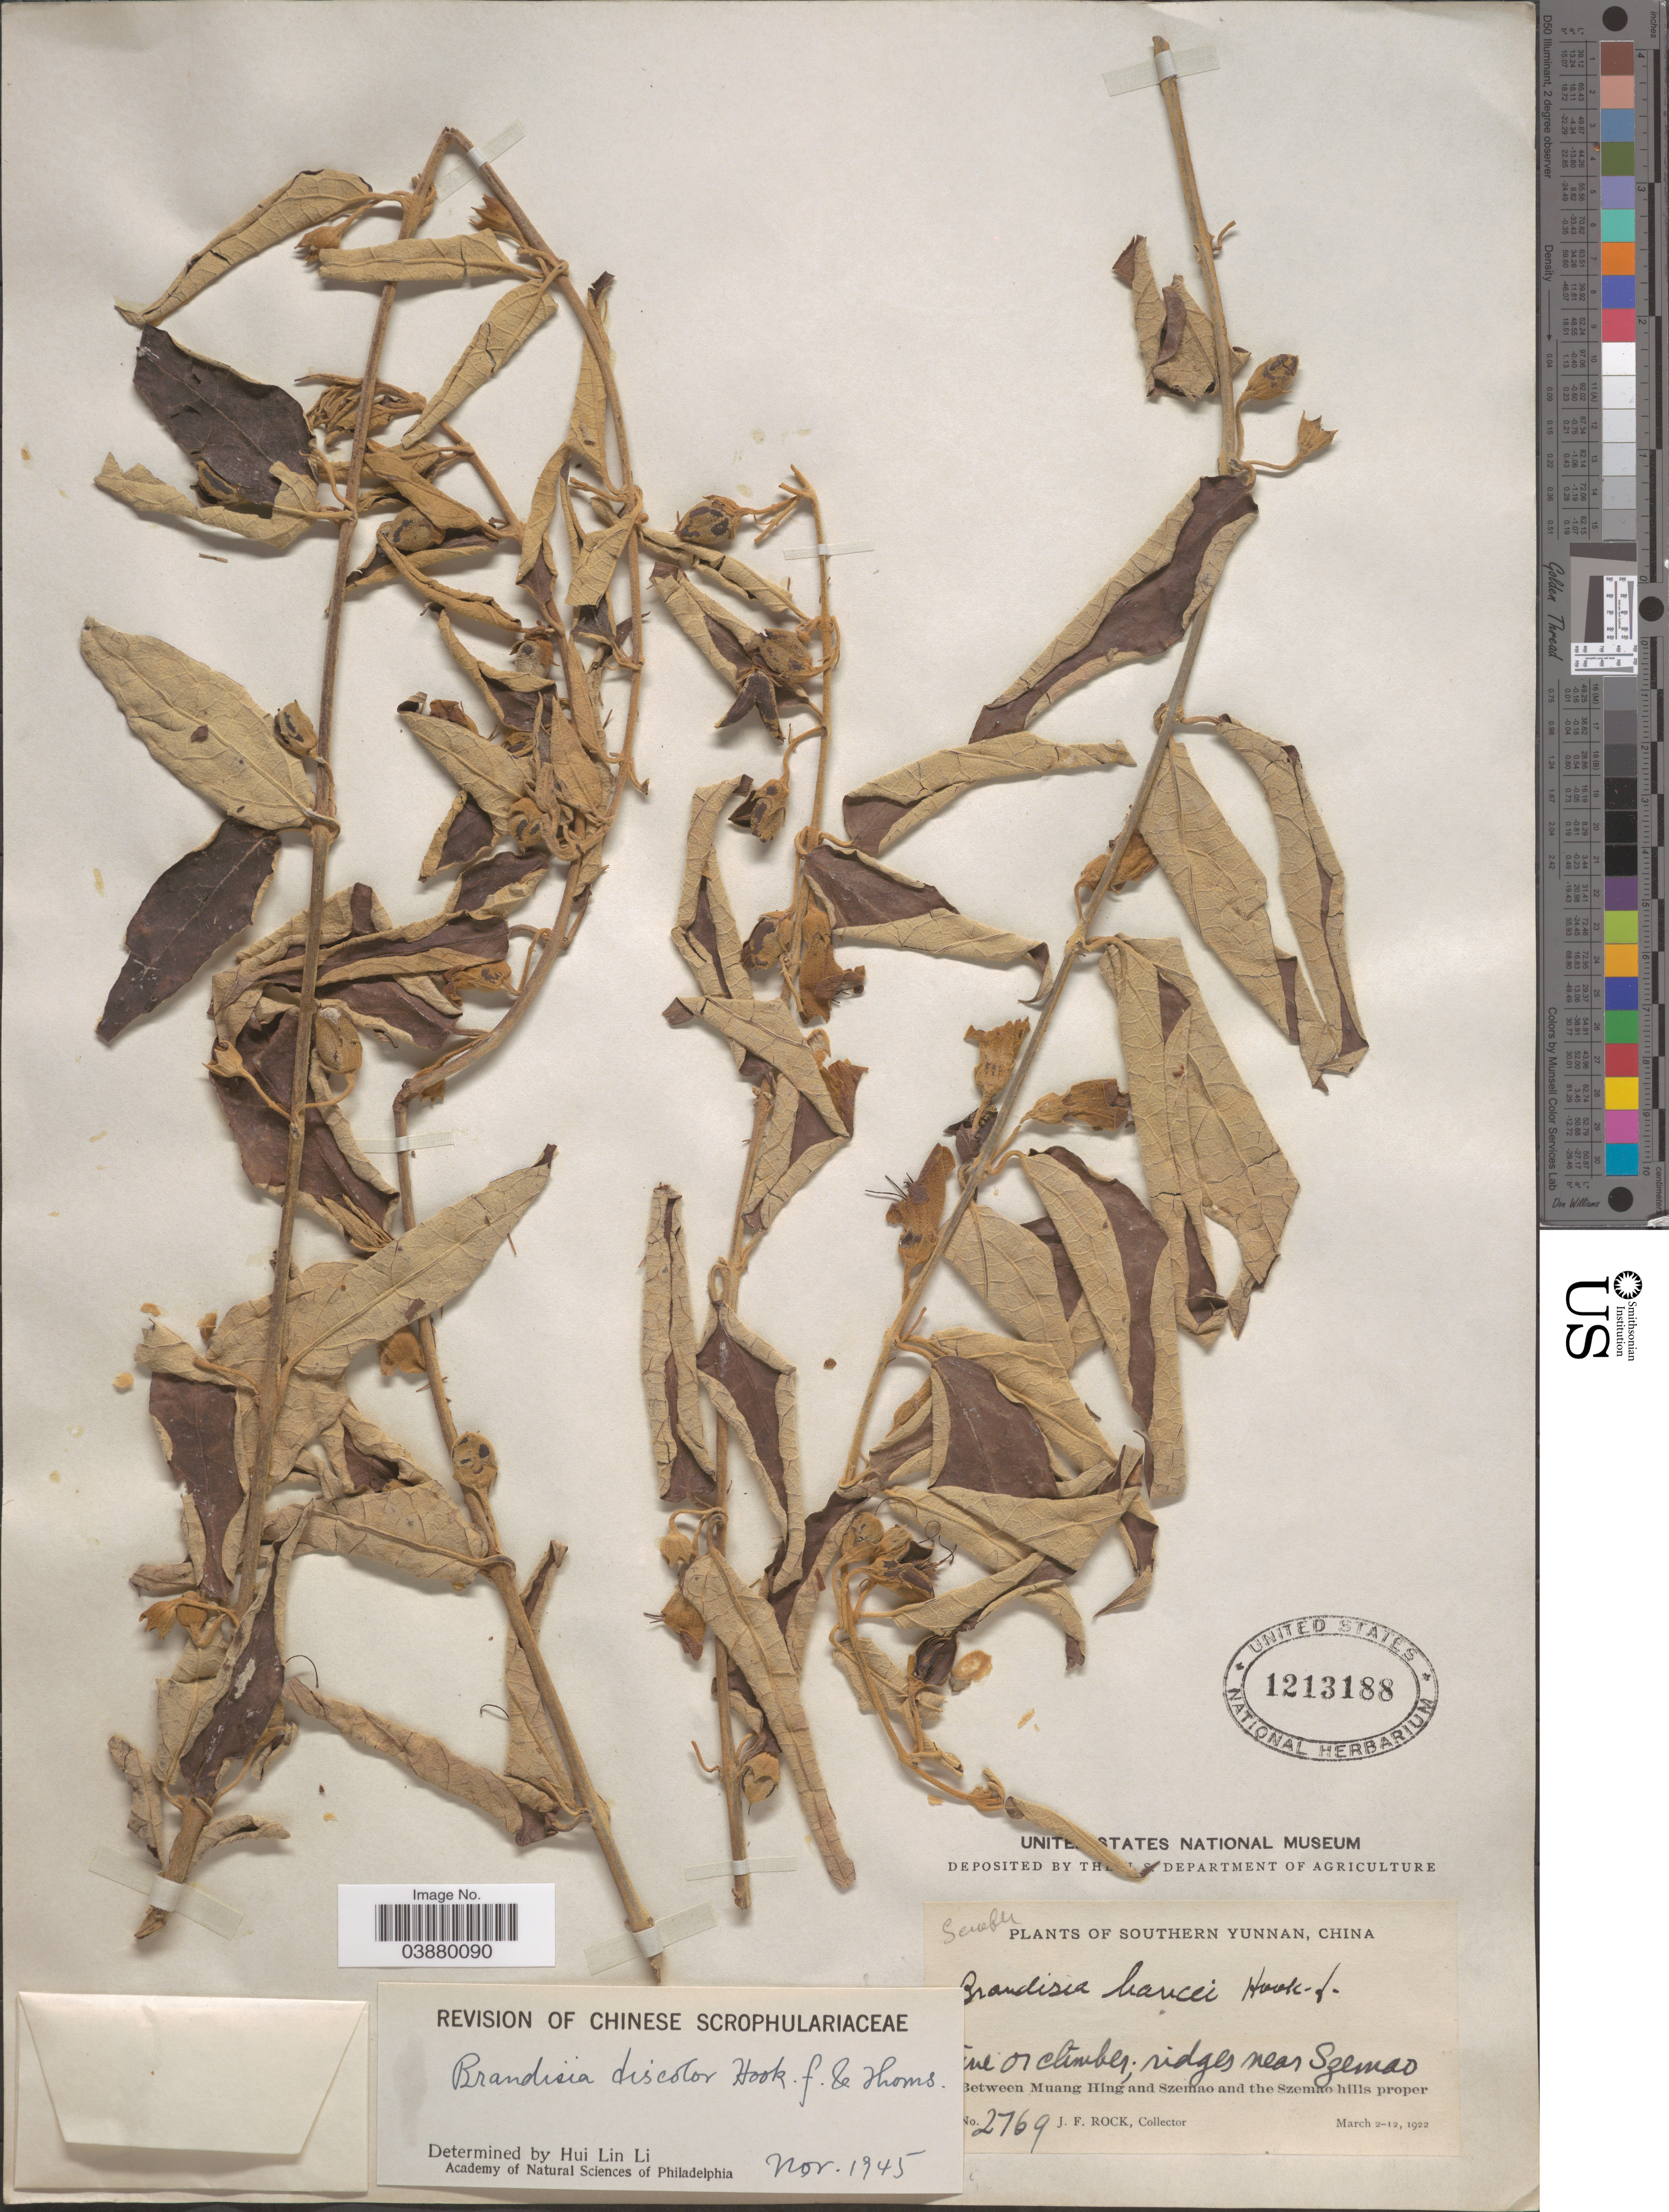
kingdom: Plantae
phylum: Tracheophyta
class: Magnoliopsida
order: Lamiales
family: Orobanchaceae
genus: Brandisia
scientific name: Brandisia annamitica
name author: Bonati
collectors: J. Rock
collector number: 2769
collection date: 1922-03-02/1922-03-12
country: China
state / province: Yunnan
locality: Southern Yunnan. Ridges near Szemao. Between Muang Hing and Szemao and the Szemao hills proper.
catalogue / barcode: US 1213188